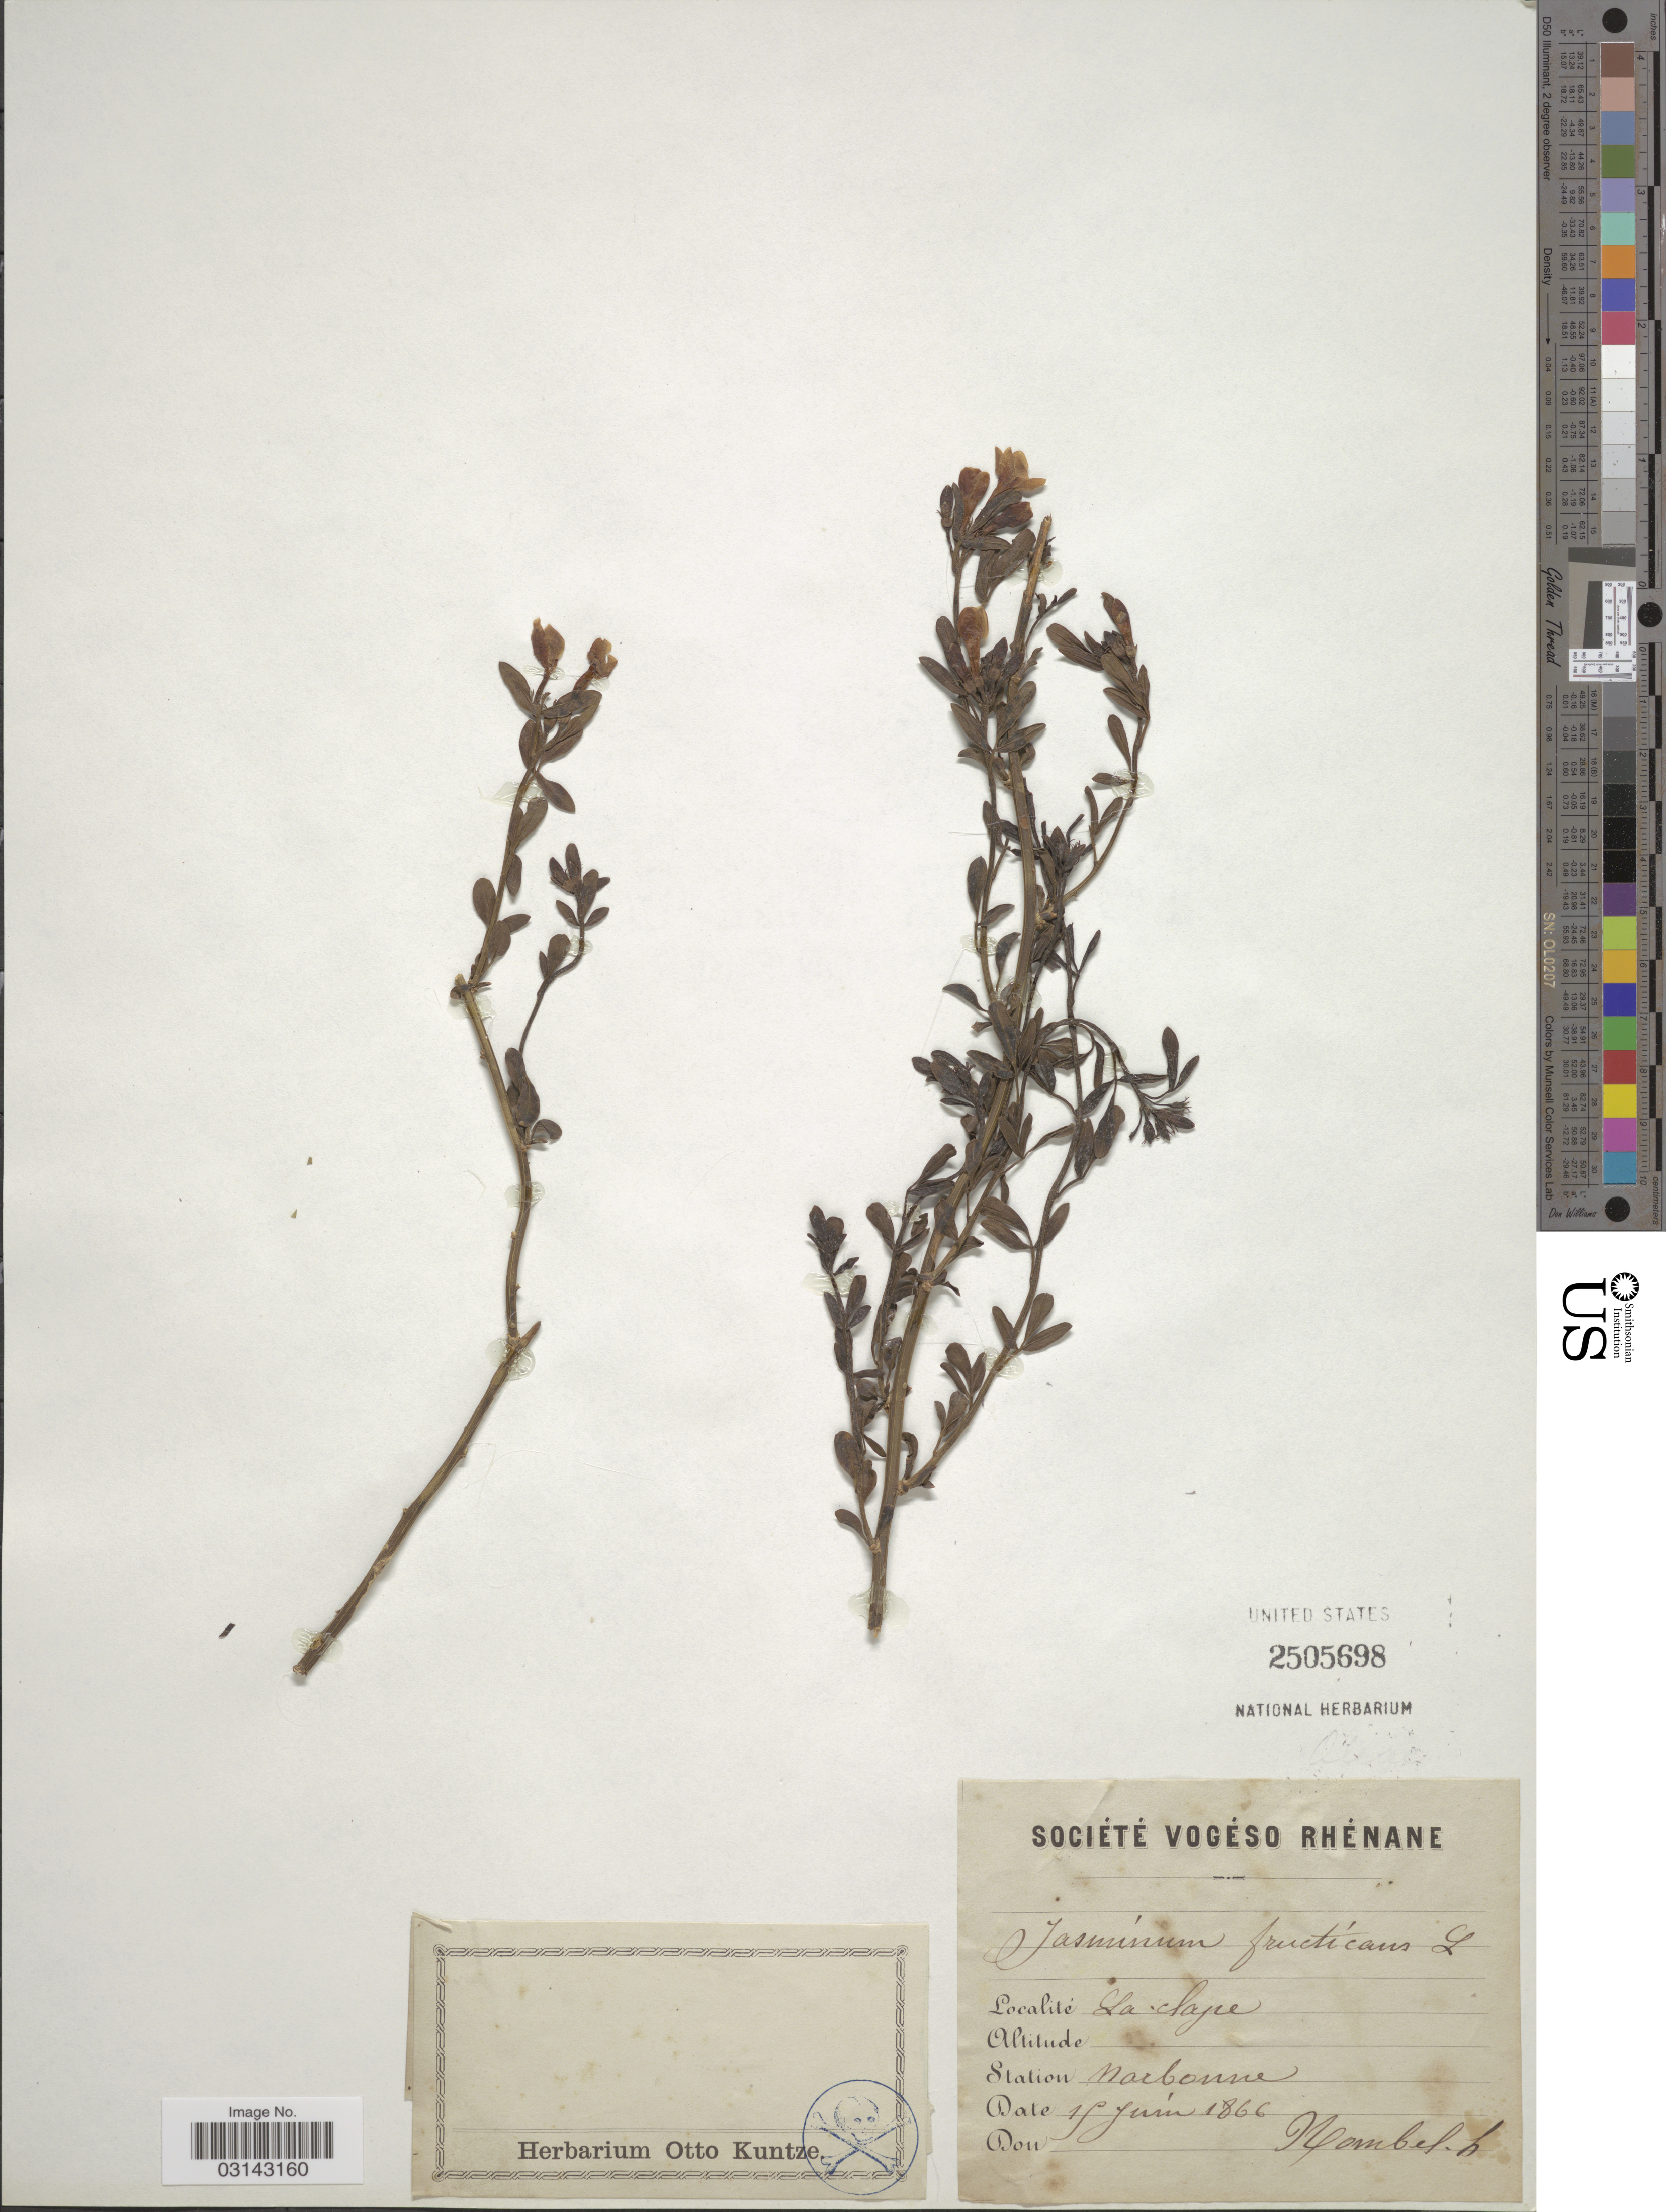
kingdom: Plantae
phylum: Tracheophyta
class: Magnoliopsida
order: Lamiales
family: Oleaceae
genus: Jasminum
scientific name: Jasminum fruticans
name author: L.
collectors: H. Nombel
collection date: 1866-06-15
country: France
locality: La clape [interpreted]. Station Narbonne.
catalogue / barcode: US 2505698